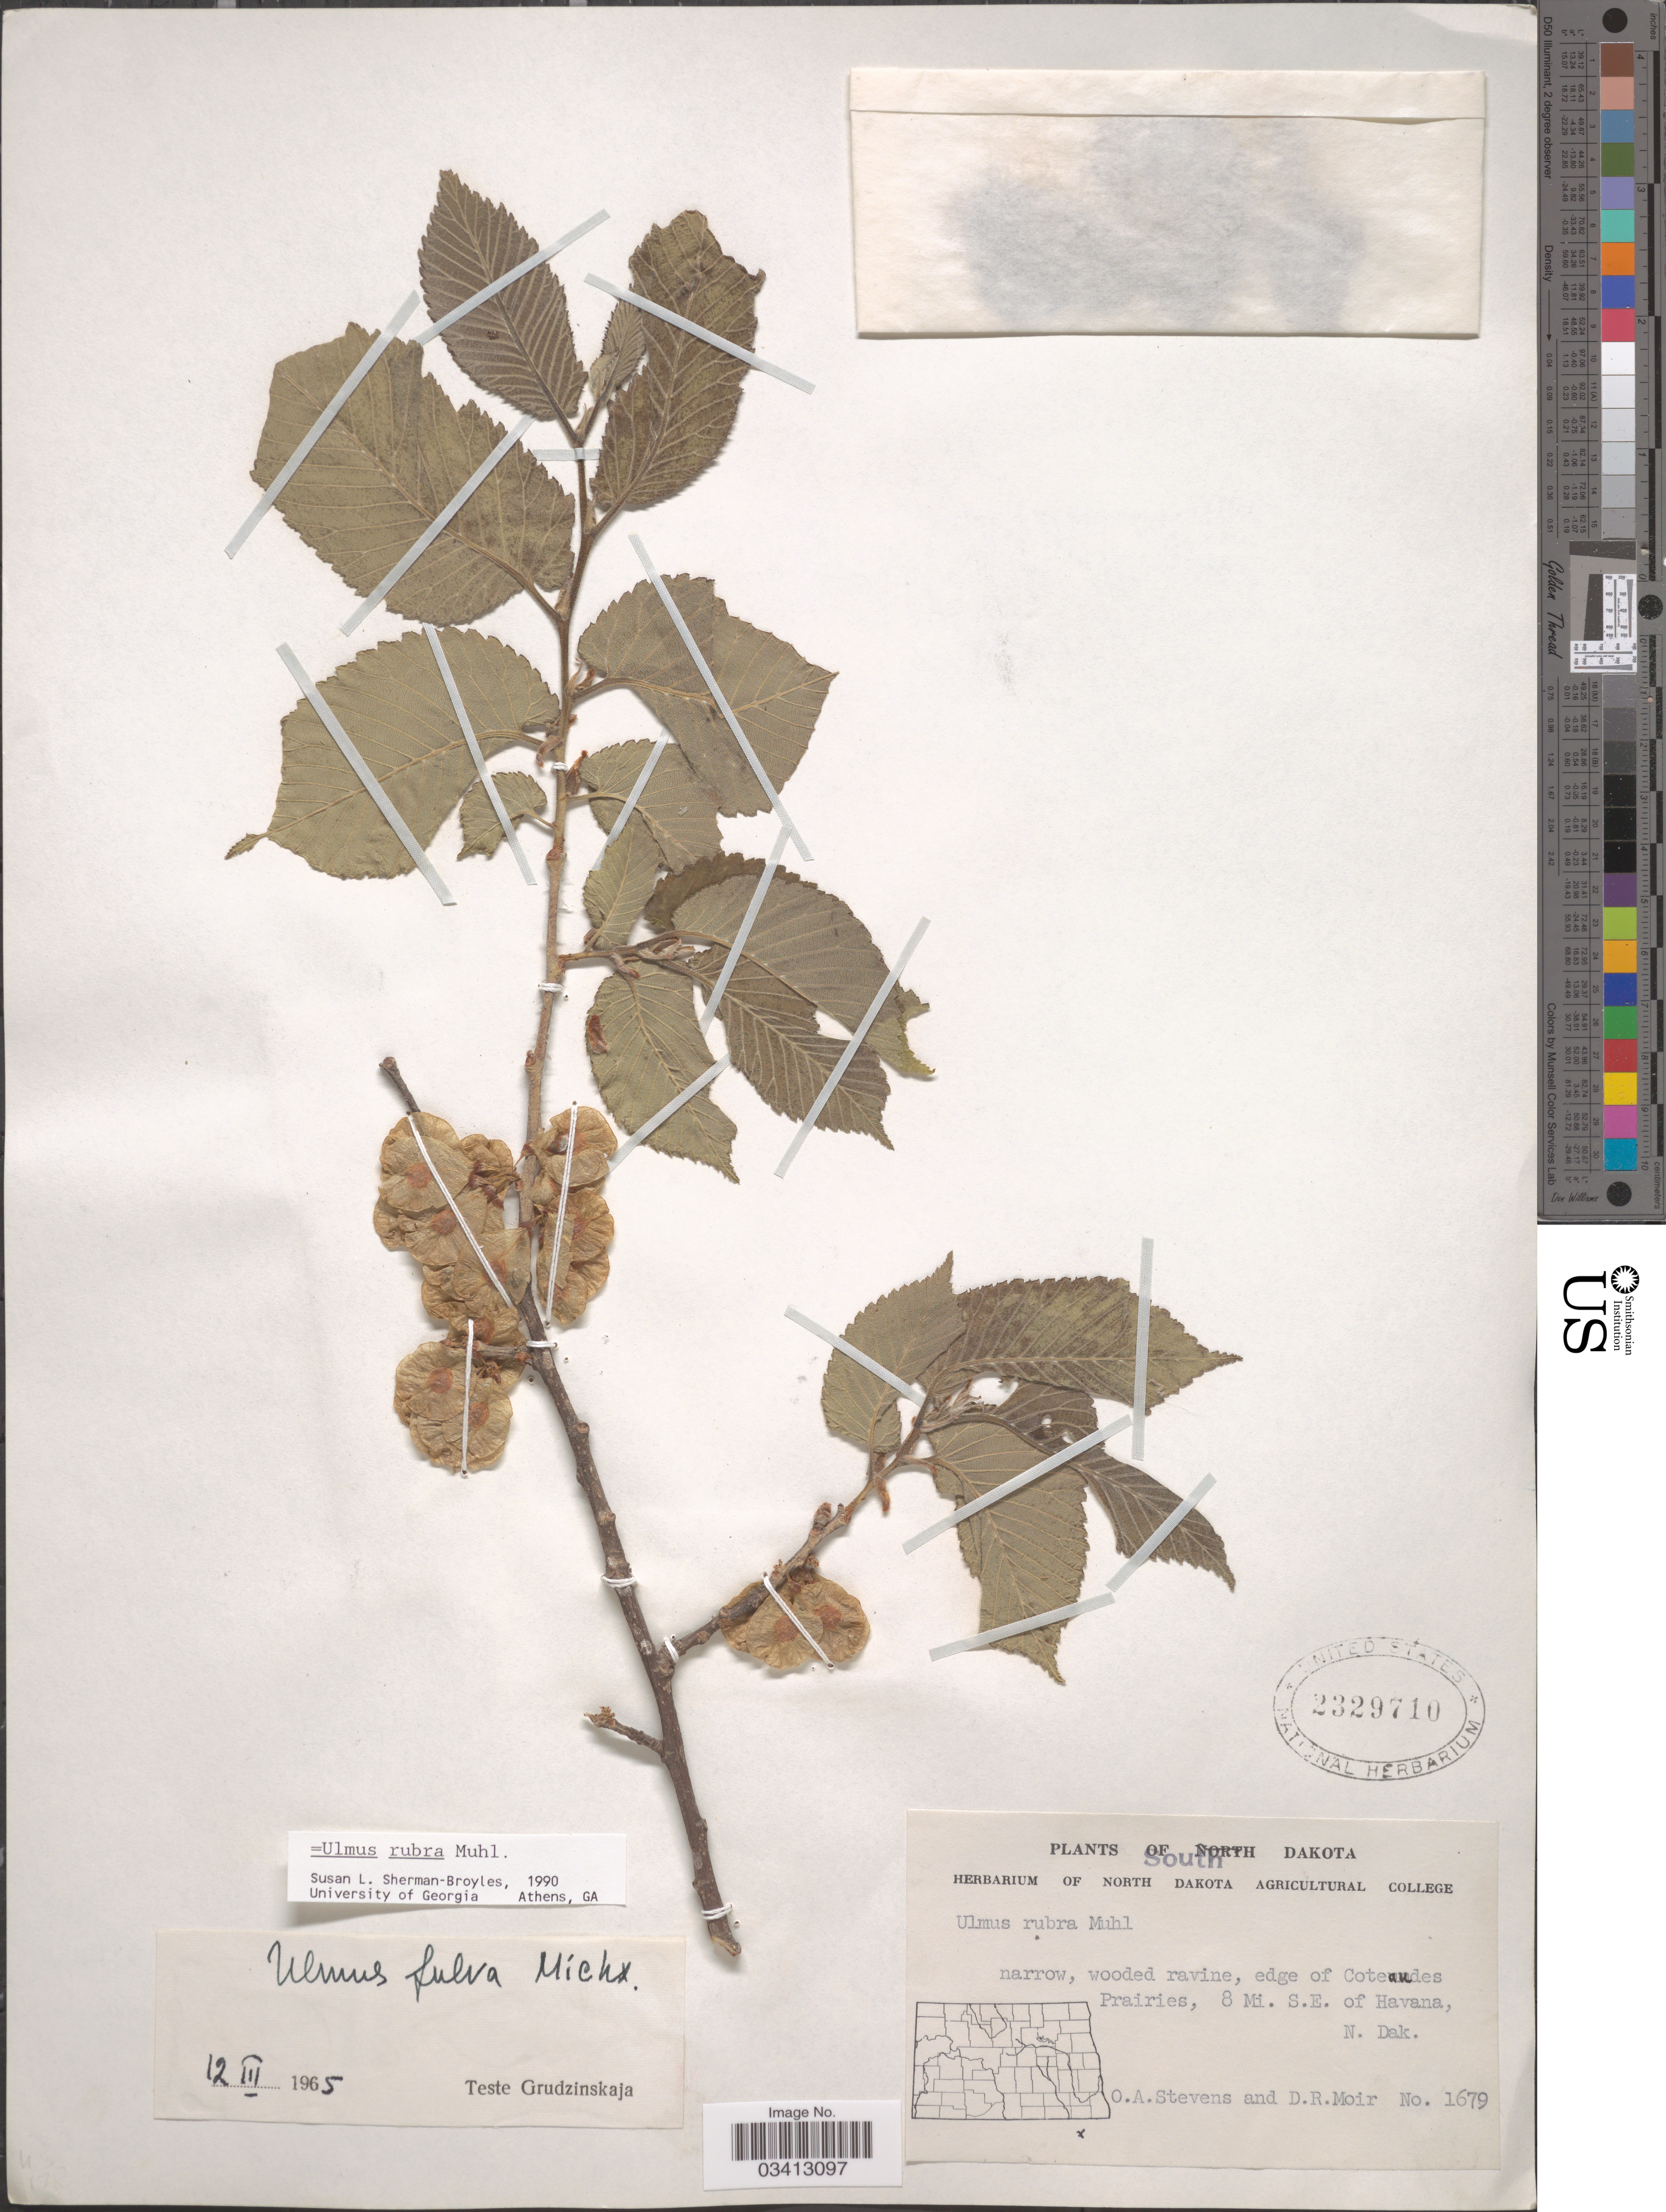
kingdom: Plantae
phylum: Tracheophyta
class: Magnoliopsida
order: Rosales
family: Ulmaceae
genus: Ulmus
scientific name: Ulmus rubra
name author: Muhl.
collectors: O. A. Stevens & D. Moir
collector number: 1679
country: United States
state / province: North Dakota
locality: Edge of Coteaudes Prairies, 8 Mi. S.E. of Havana, N. Dak.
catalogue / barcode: US 2329710